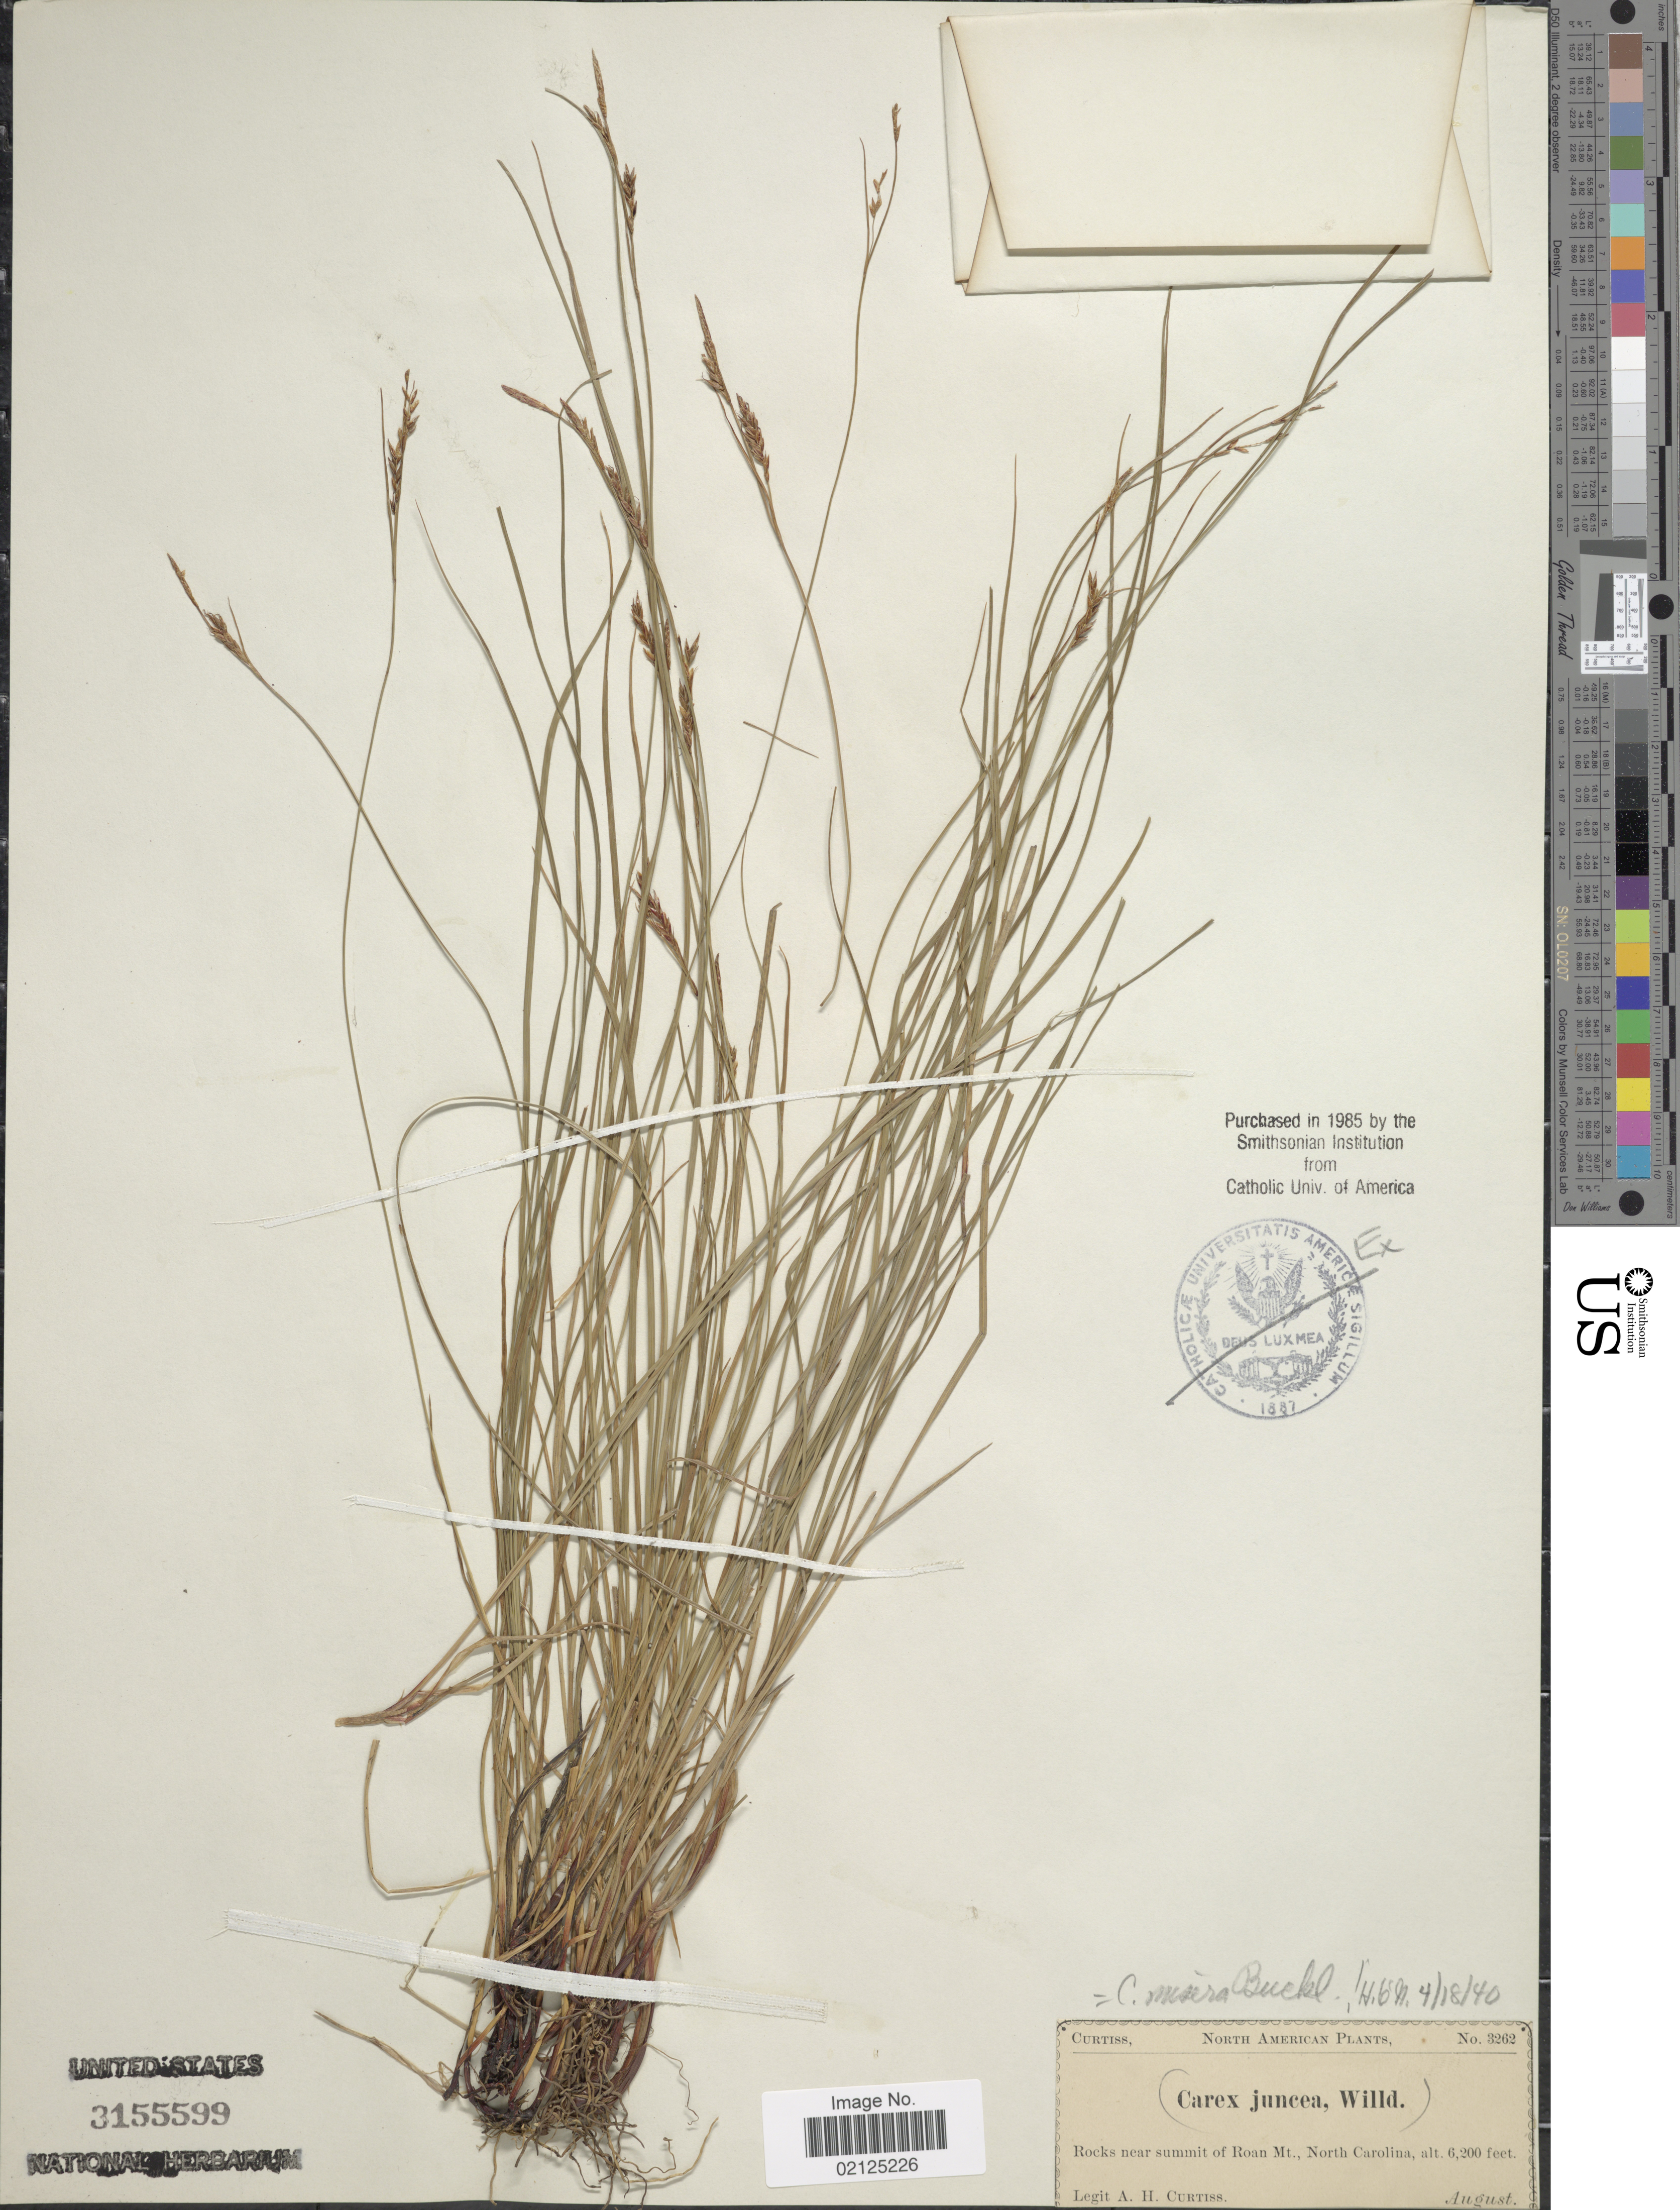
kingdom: Plantae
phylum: Tracheophyta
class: Liliopsida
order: Poales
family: Cyperaceae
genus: Carex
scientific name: Carex misera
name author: Buckley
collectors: A. H. Curtiss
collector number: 3262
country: United States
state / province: North Carolina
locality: Rocks near summit of Roan Mt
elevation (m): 1890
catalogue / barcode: US 3155599